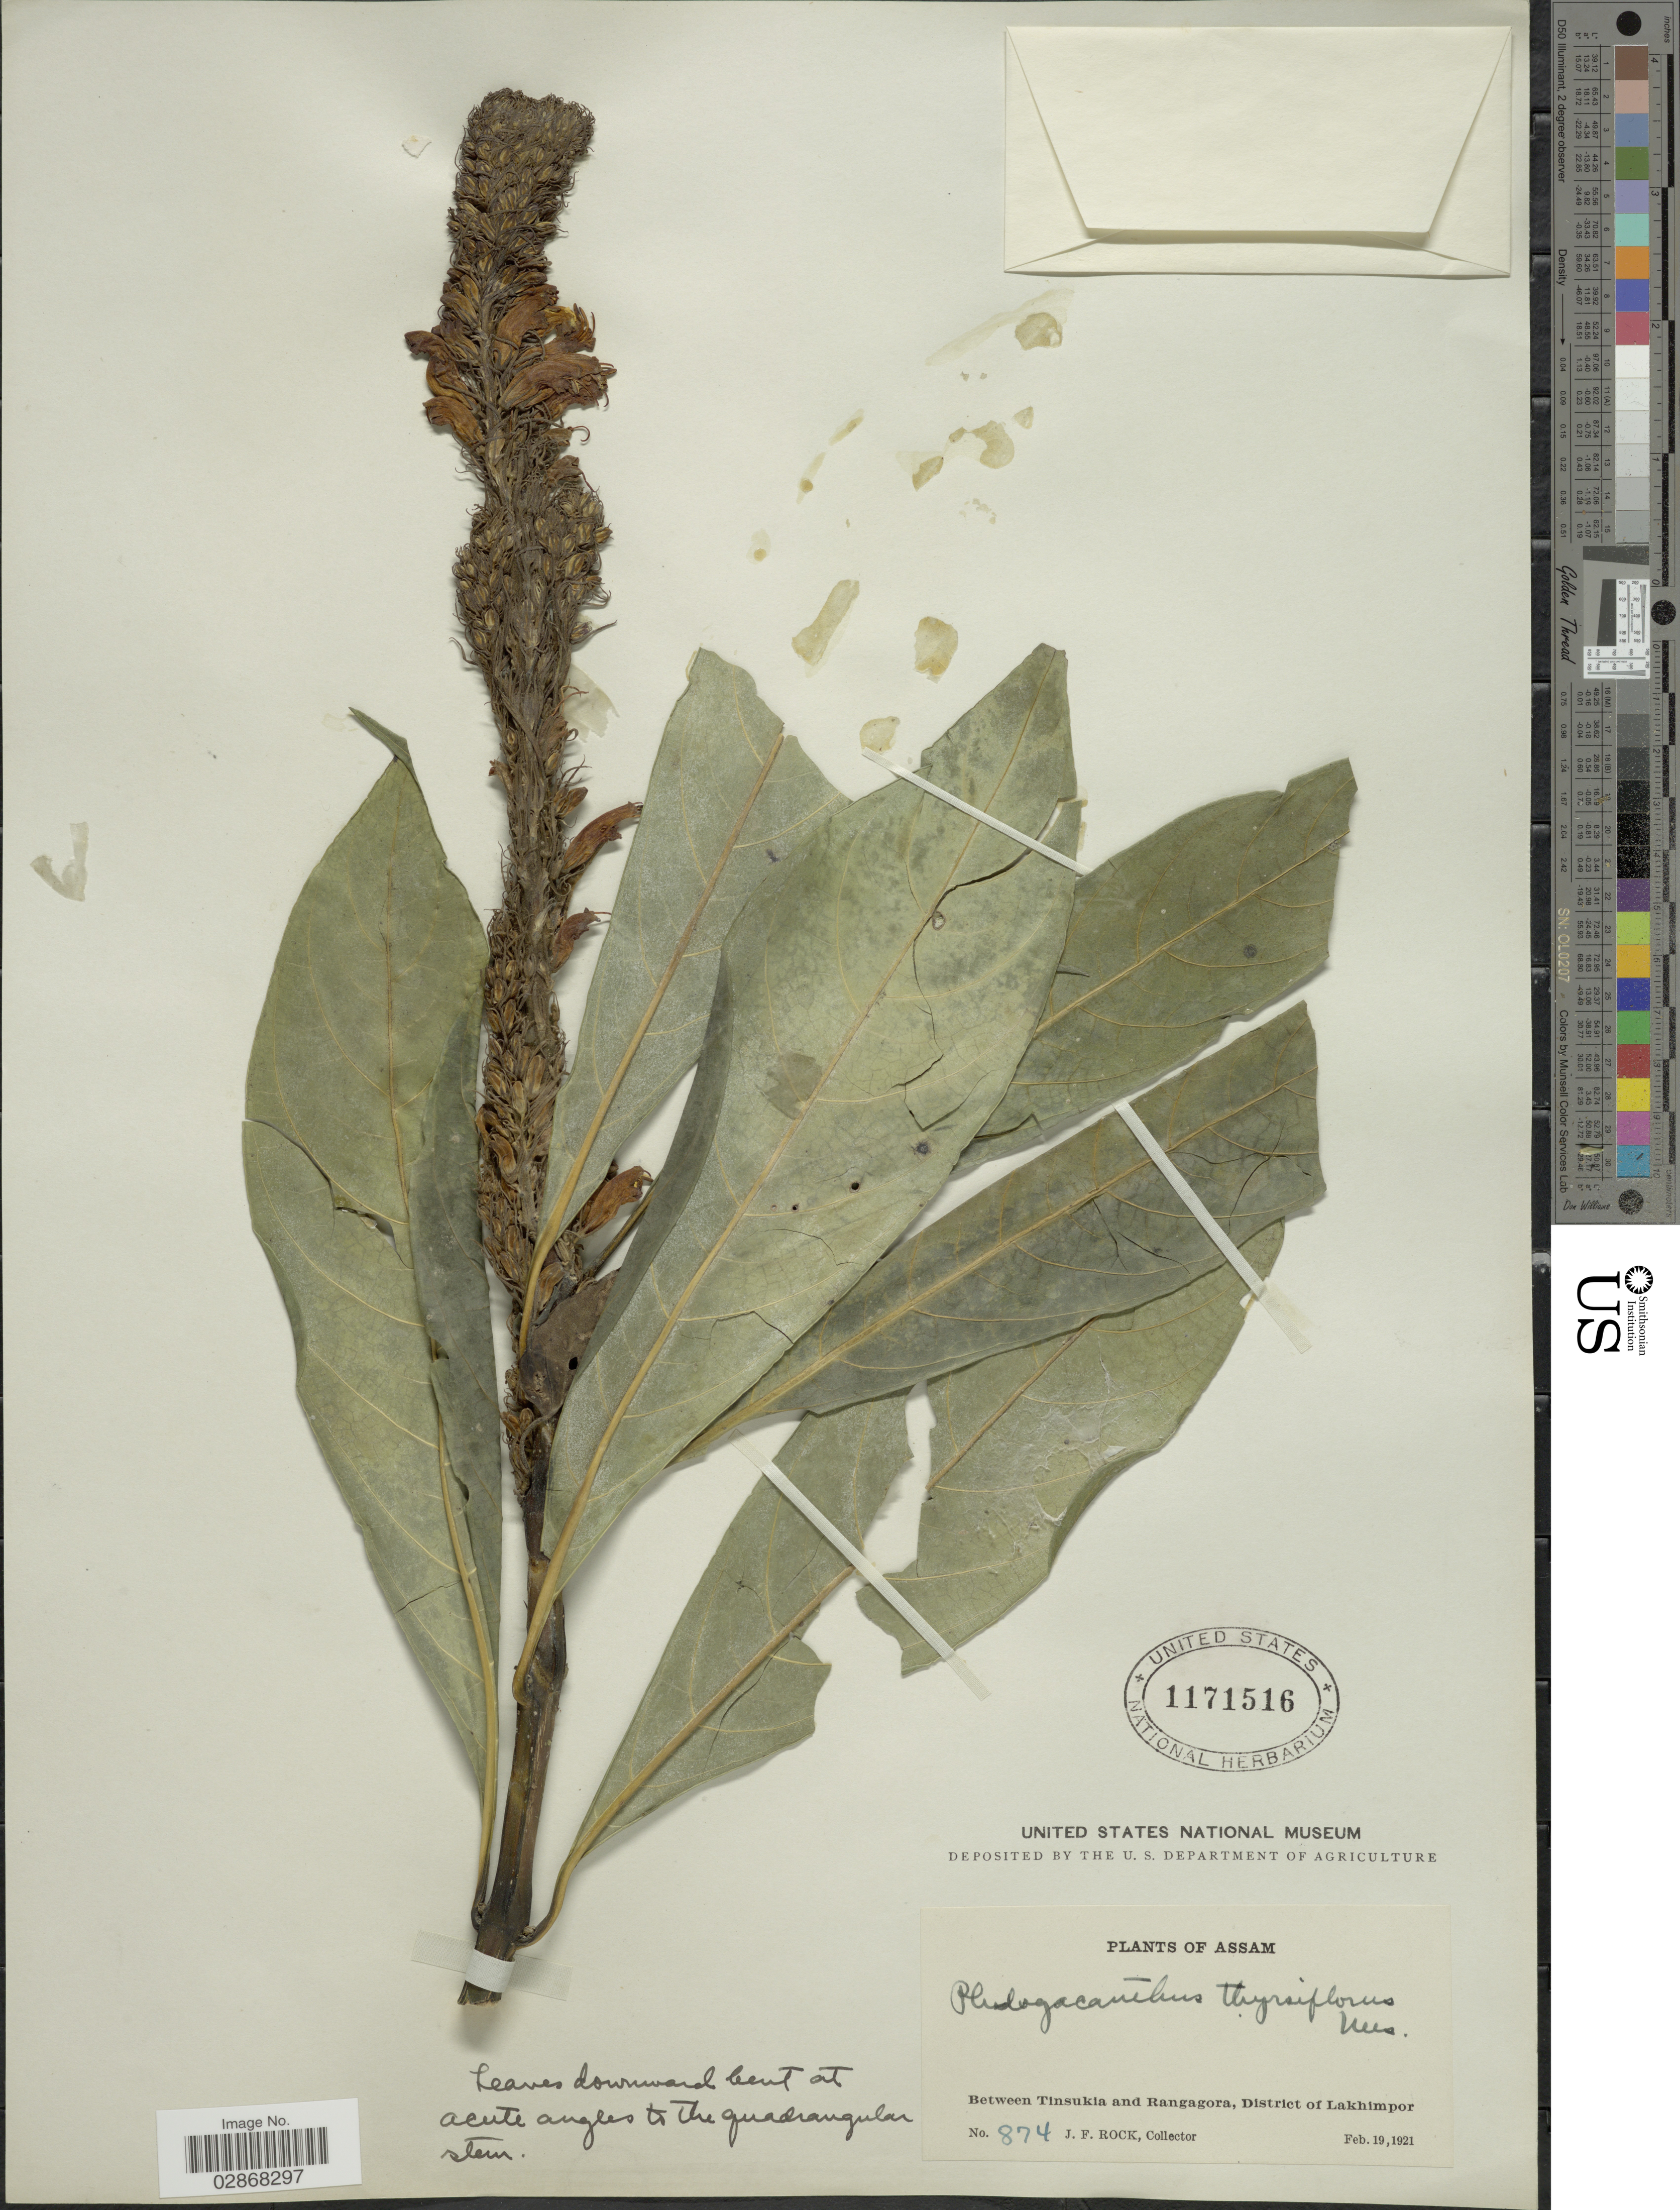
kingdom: Plantae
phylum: Tracheophyta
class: Magnoliopsida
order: Lamiales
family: Acanthaceae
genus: Phlogacanthus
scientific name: Phlogacanthus thyrsiflorus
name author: Craib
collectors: J. Rock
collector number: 874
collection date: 1921-02-19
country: India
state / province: Assam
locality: Between Tinsukia and Rangagora, District of Lakhimpor.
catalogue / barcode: US 1171516